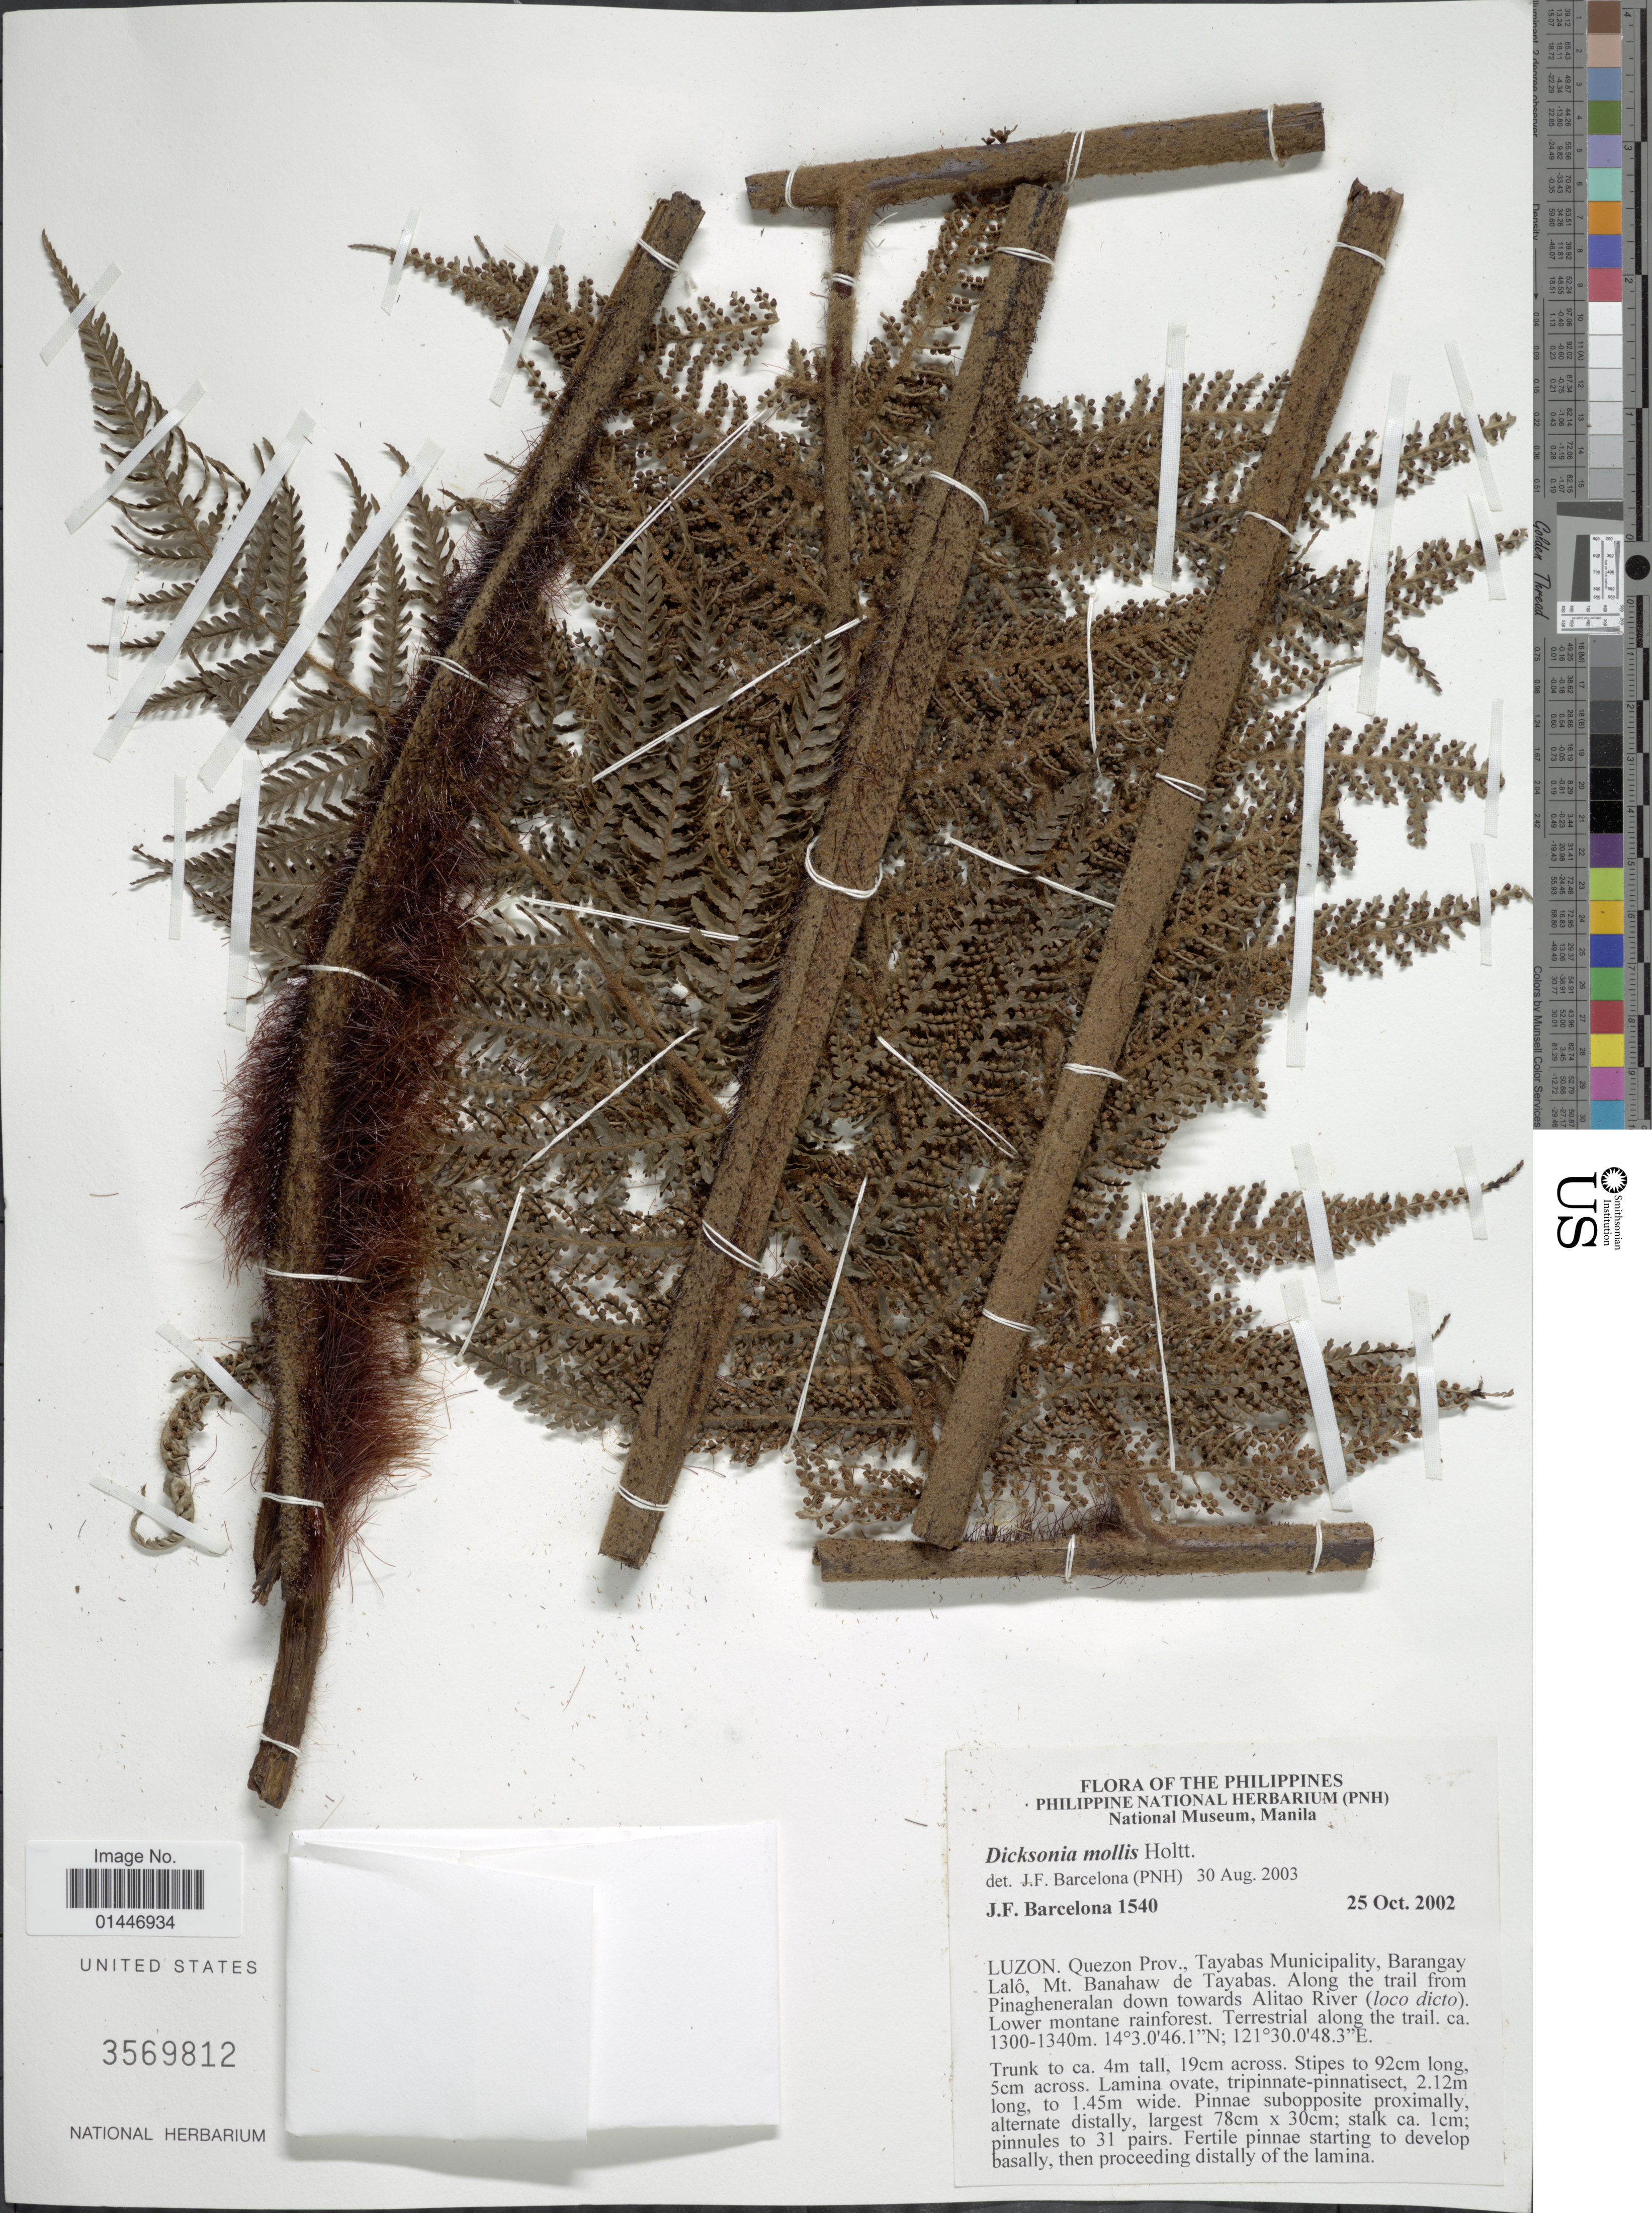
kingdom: Plantae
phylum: Tracheophyta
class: Polypodiopsida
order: Cyatheales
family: Dicksoniaceae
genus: Dicksonia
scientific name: Dicksonia mollis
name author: Holttum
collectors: J. F. Barcelona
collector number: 1540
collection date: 2002-10-25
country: Philippines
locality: Luzon. Quezon Prov., Tayabas Municipality, Barangay Lalo, Mt. Banahaw de Tayabas. Along the trail from Pinagheneralan down towards Alitao River ( loco dicto)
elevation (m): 1300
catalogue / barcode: US 3569812